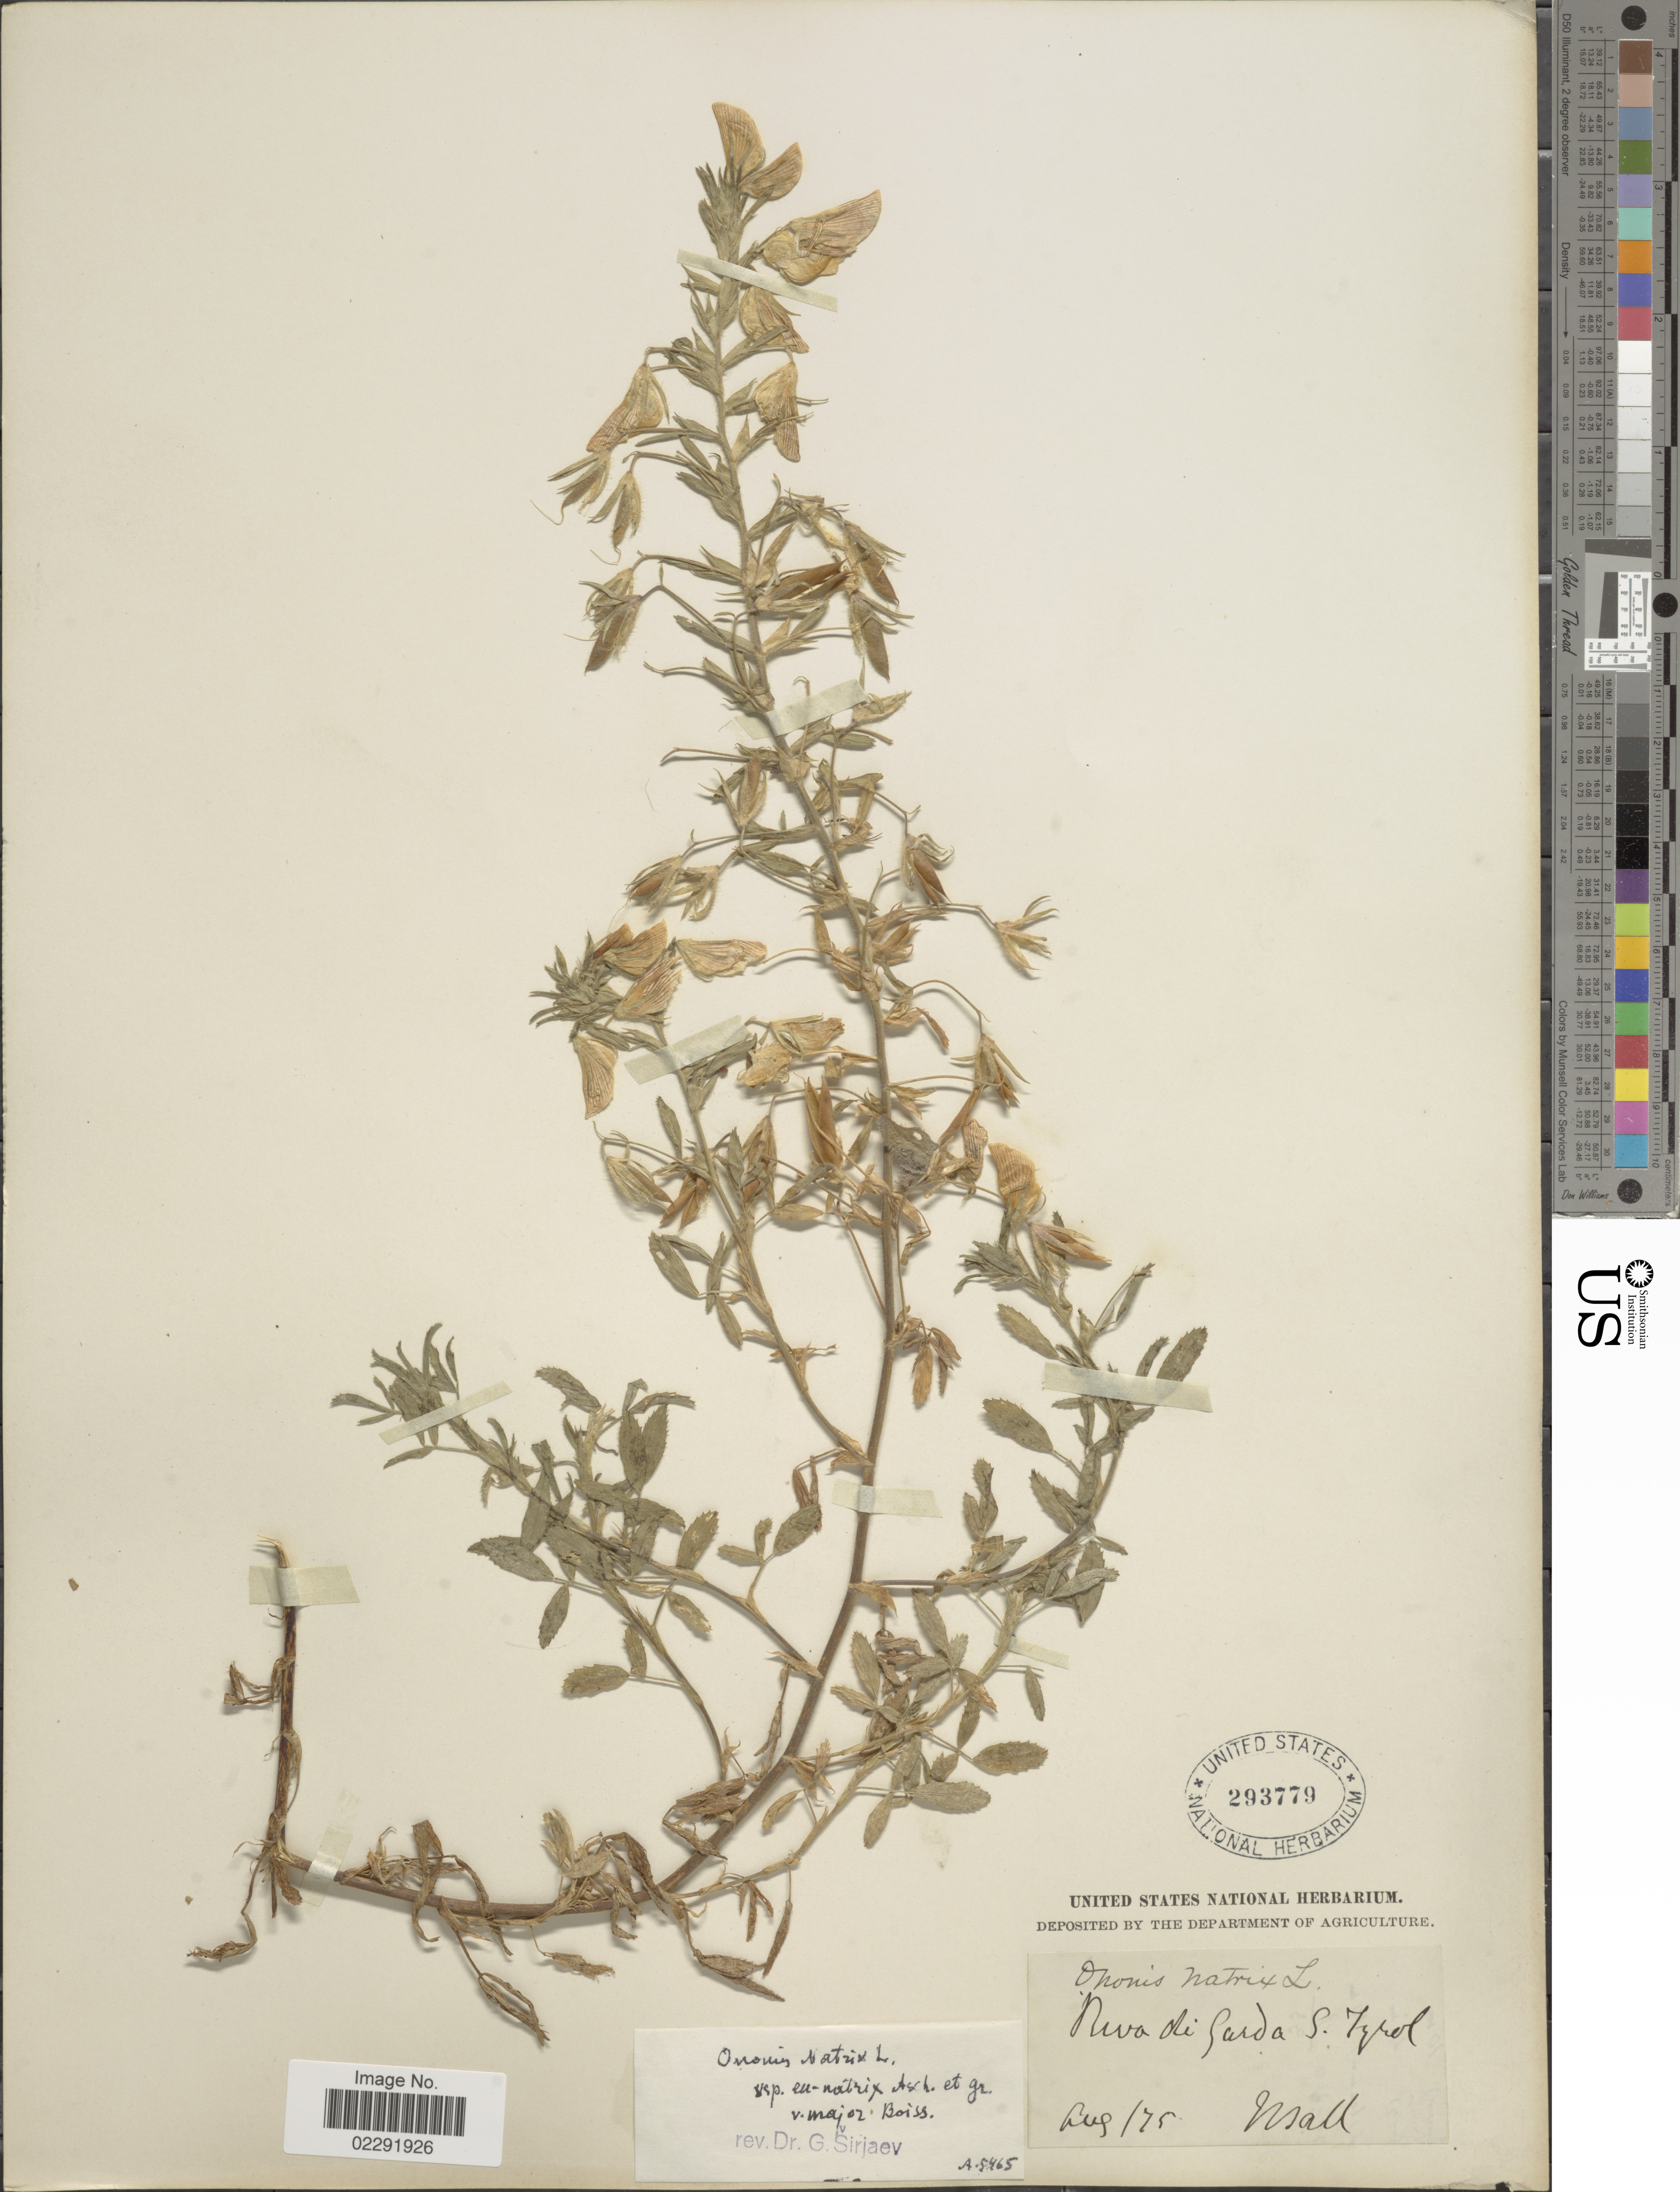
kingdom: Plantae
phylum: Tracheophyta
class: Magnoliopsida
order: Fabales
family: Fabaceae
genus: Ononis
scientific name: Ononis natrix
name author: L.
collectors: Mall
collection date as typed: Transcribed d/m/y: /8/75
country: Italy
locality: Riva di Garda S. Tyrol.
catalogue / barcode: US 293779